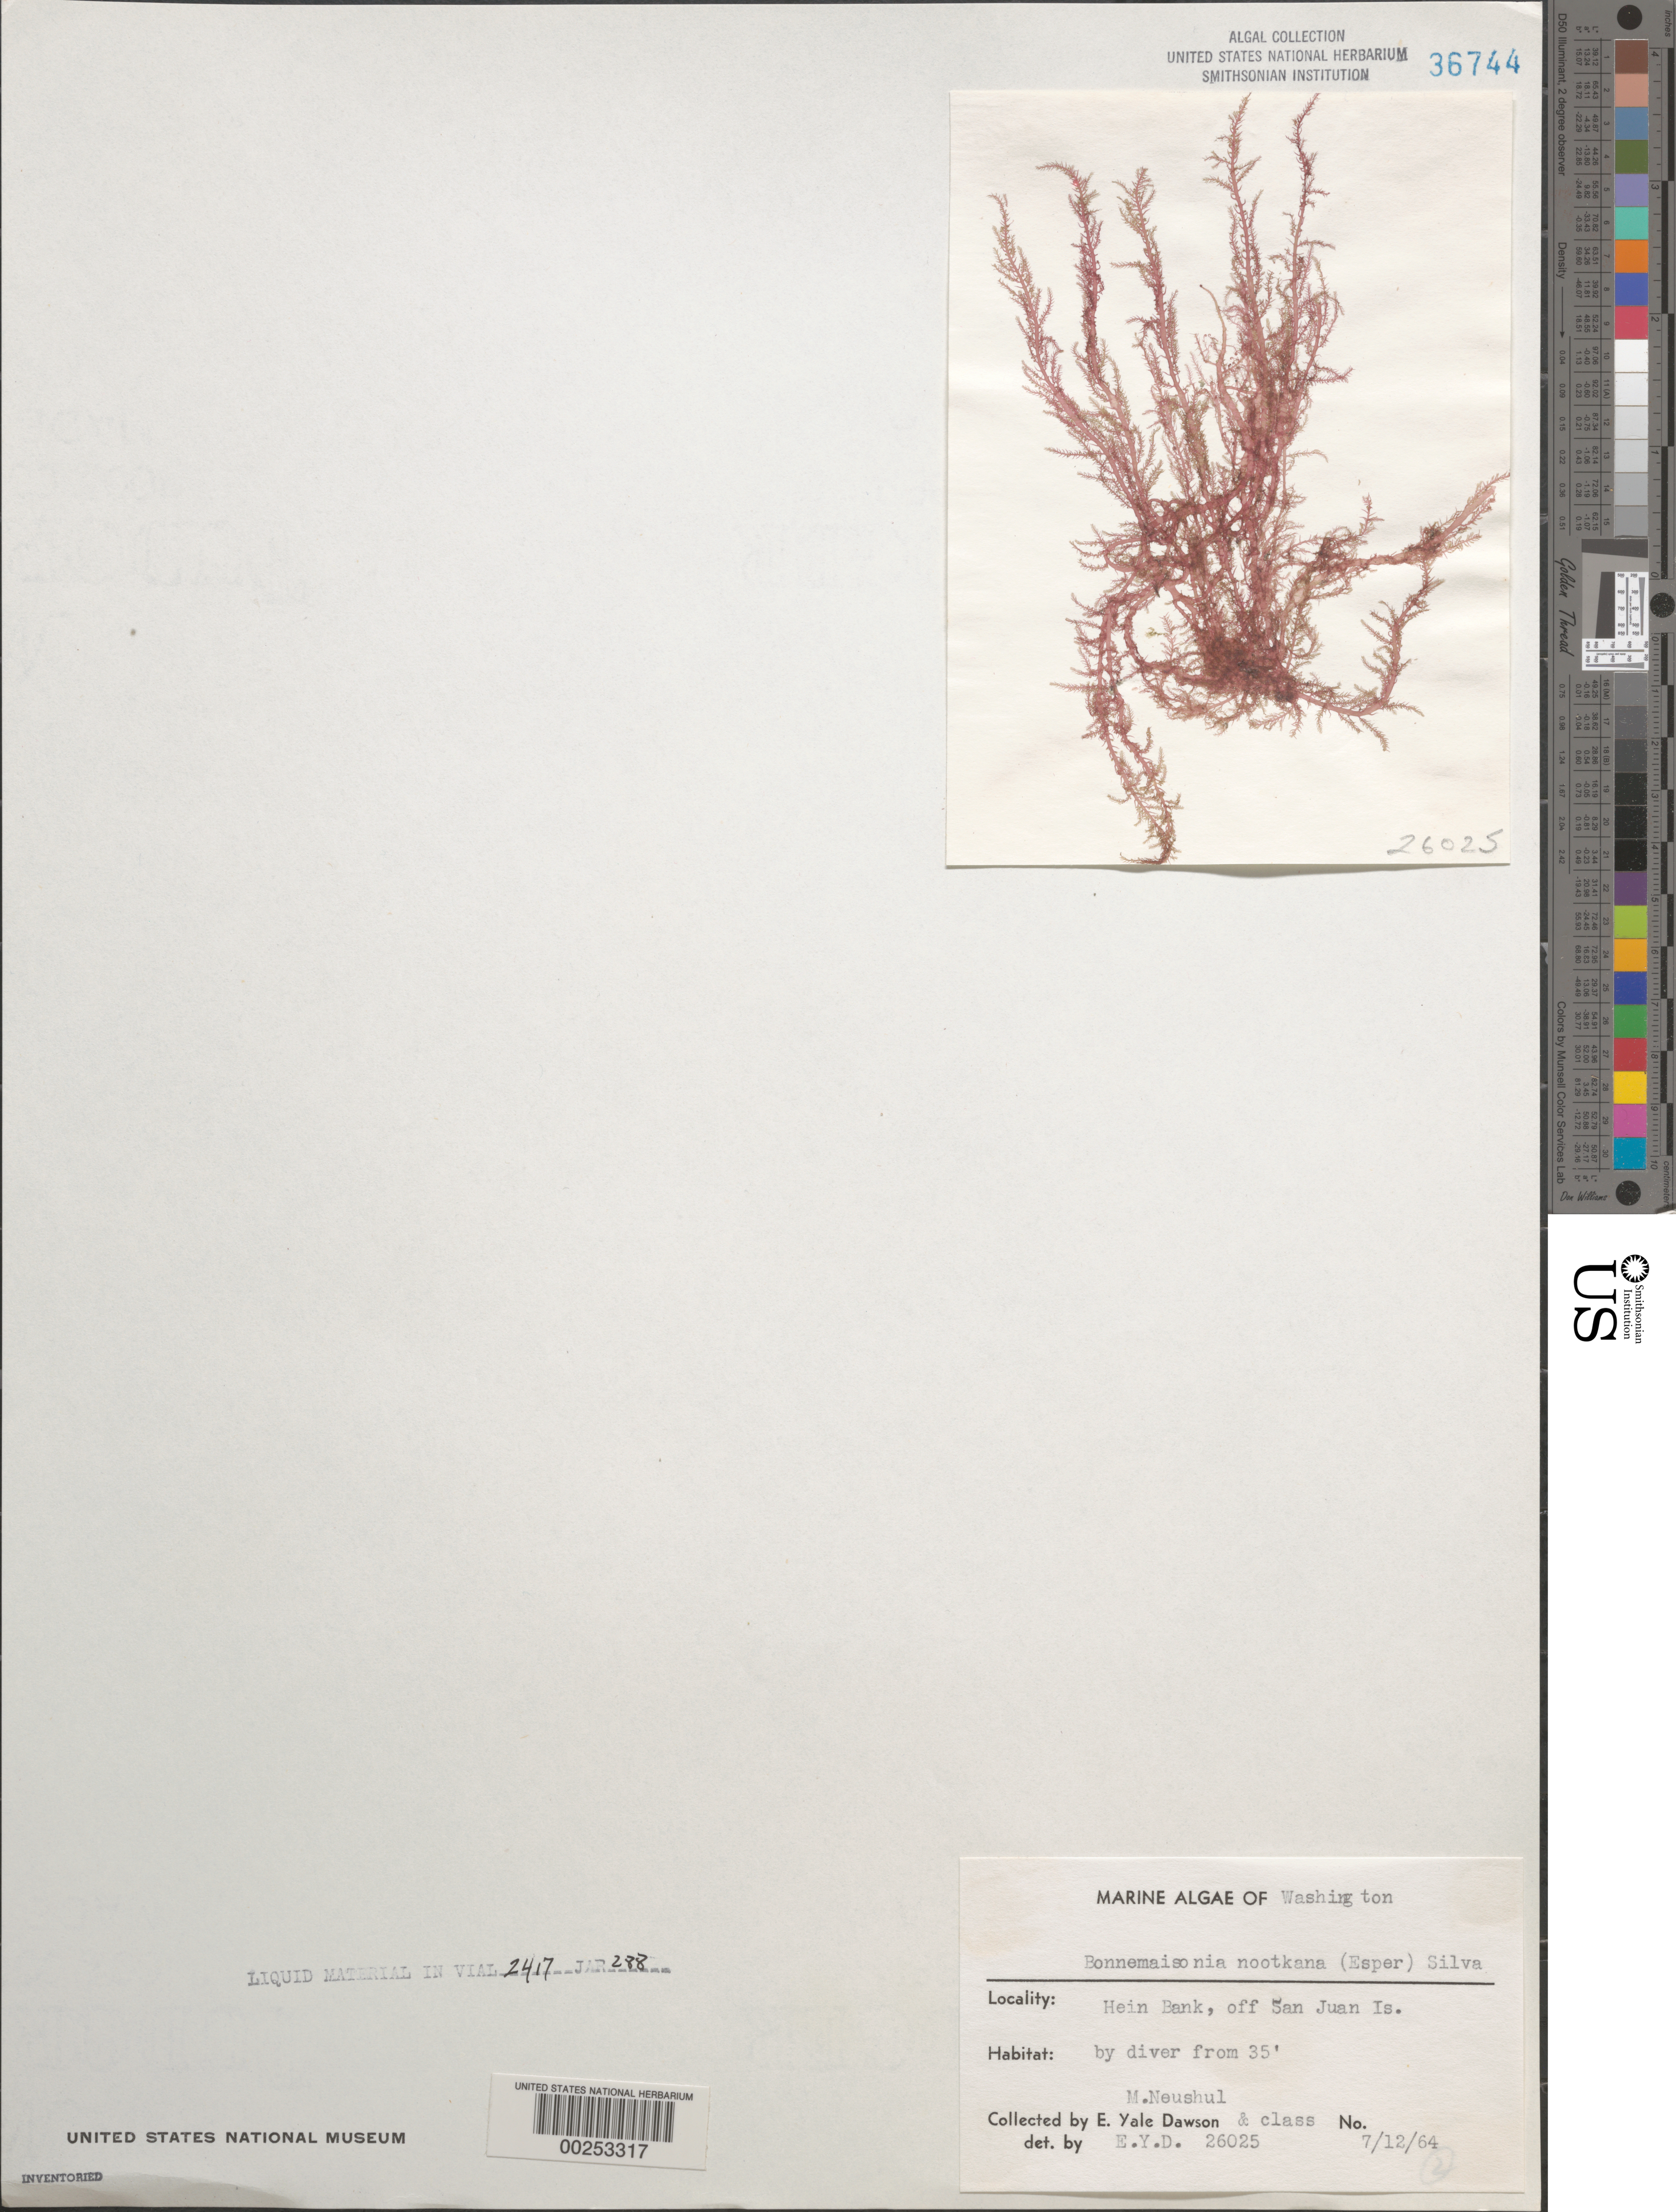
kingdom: Plantae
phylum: Rhodophyta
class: Florideophyceae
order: Bonnemaisoniales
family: Bonnemaisoniaceae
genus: Bonnemaisonia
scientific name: Bonnemaisonia nootkana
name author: (Esper) P.C. Silva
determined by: Dawson, E. Y.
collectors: E. Y. Dawson & M. Neushul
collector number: EYD 26025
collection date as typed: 12 Jul 1963 or 12 Jul 1964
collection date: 1963-07-12 or 1964-07-12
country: United States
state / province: Washington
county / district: San Juan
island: San Juan Island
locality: Hein Bank, off San Juan Island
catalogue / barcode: US 36744